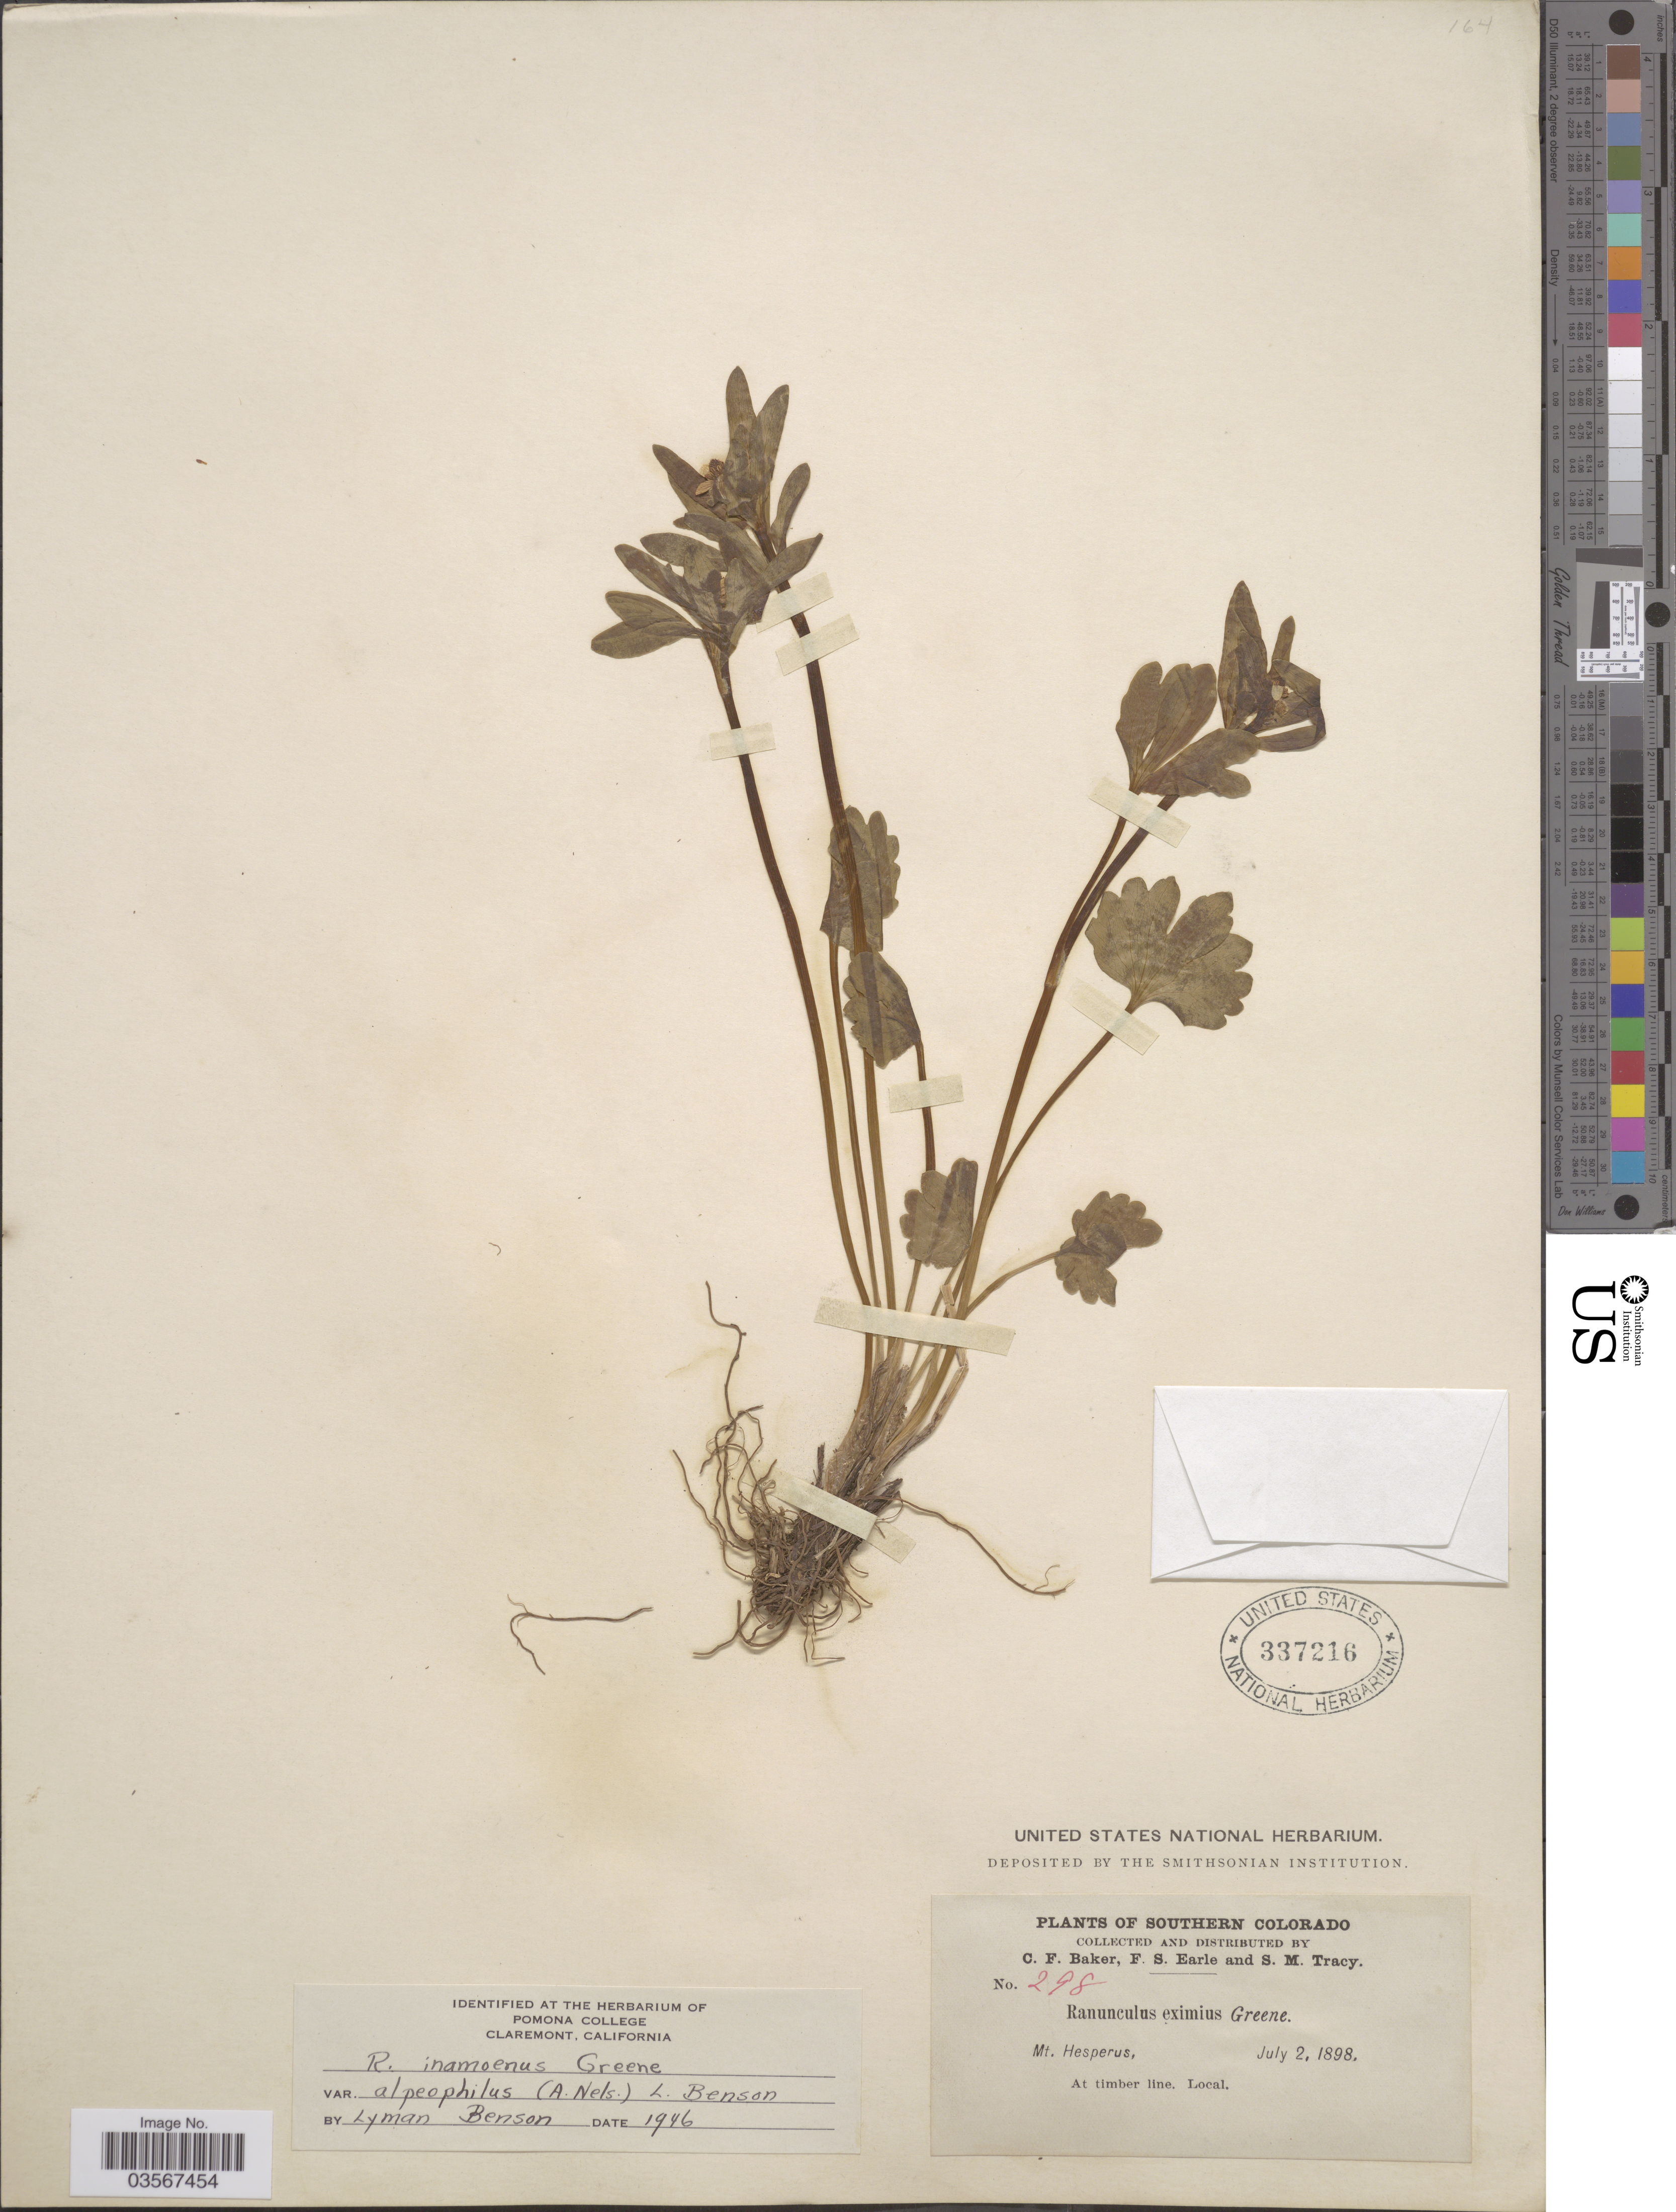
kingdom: Plantae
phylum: Tracheophyta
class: Magnoliopsida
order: Ranunculales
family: Ranunculaceae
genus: Ranunculus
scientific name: Ranunculus inamoenus var. alpeophilus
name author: (A. Nelson) L.D. Benson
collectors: C. F. Baker, F. S. Earle & S. M. Tracy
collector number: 298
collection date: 1898-07-02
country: United States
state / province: Colorado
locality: Southern Colorado. Mt. Hesperus.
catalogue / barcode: US 337216